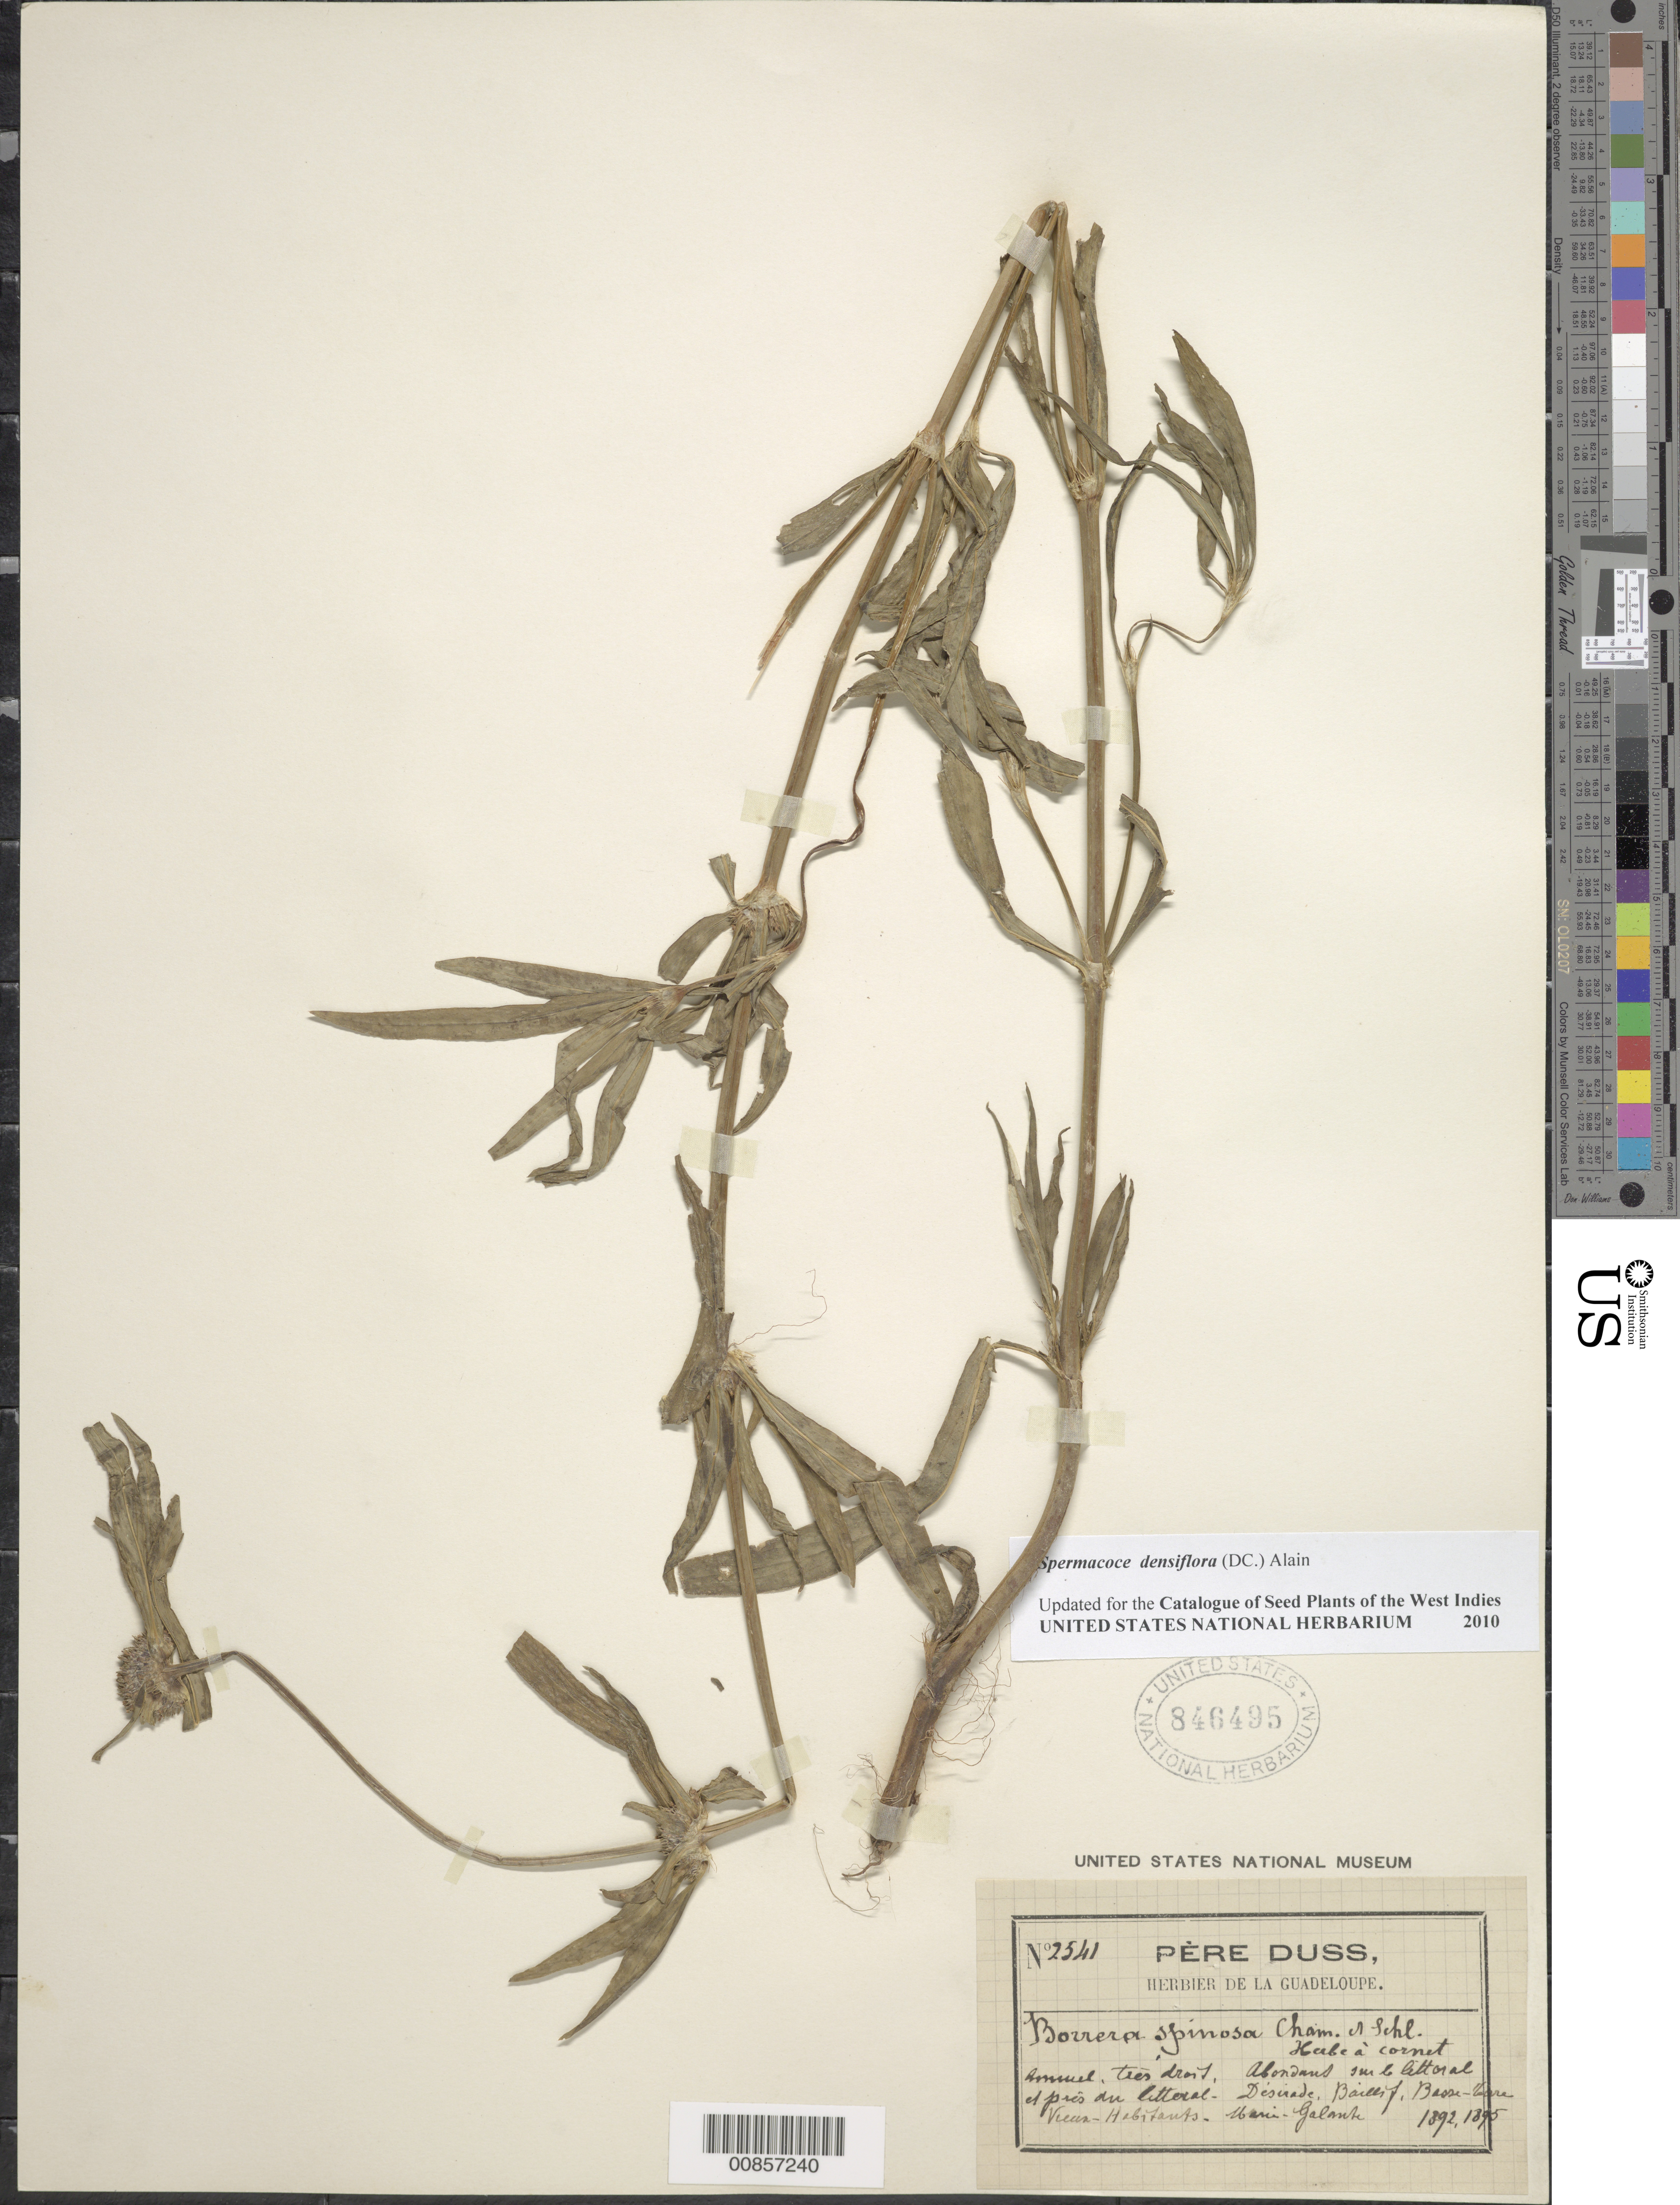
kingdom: Plantae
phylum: Tracheophyta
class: Magnoliopsida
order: Gentianales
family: Rubiaceae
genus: Spermacoce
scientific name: Spermacoce densiflora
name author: (DC.) Alain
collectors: Père Duss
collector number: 2541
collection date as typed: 1892 and -- --- 1895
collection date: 1892,1895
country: Guadeloupe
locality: Basse-Terre: Vieux-Habitants. Marie-Galante.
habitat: Sur le littoral et prês du littoral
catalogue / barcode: US 846495